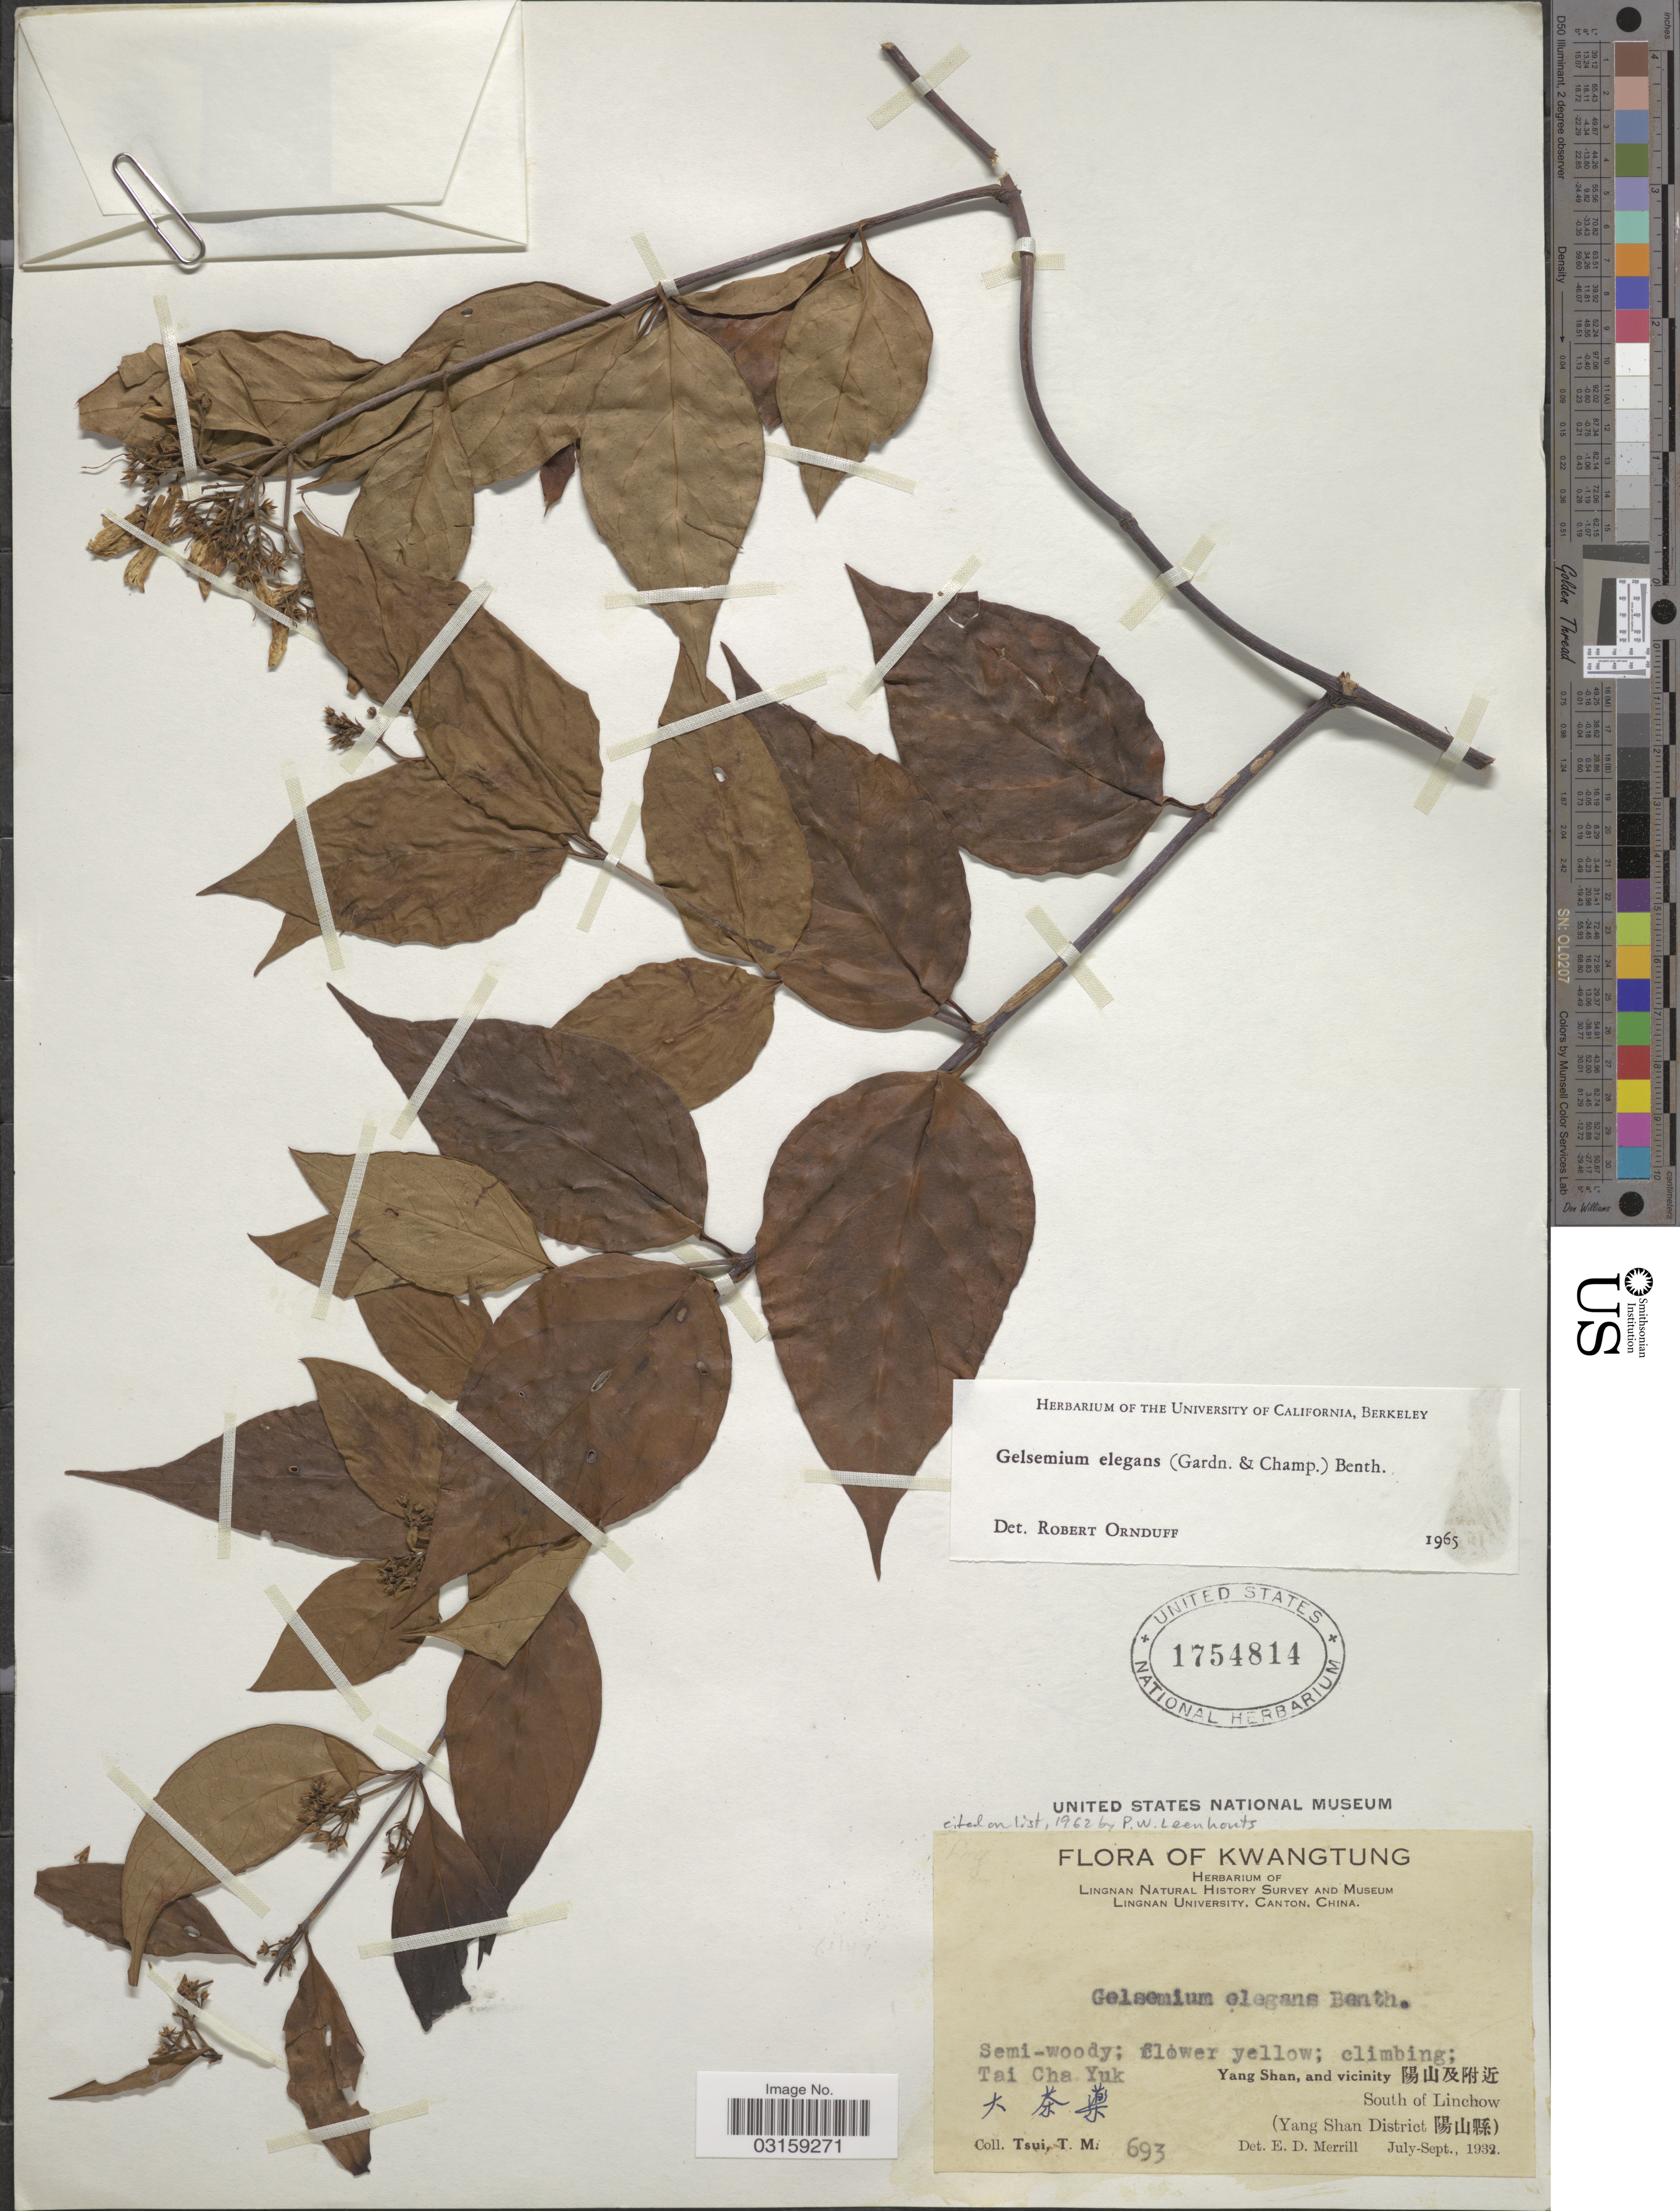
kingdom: Plantae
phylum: Tracheophyta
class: Magnoliopsida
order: Gentianales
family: Gelsemiaceae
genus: Gelsemium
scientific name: Gelsemium elegans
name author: (Gardner & Chapm.) Benth.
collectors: T. Tsui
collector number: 693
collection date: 1932-07/1932-09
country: China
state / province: Guangdong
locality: Kwangtung. Tai Cha Yuk. Yang Shan, and vicinity. South of Linchow (Yang Shan District).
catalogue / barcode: US 1754814